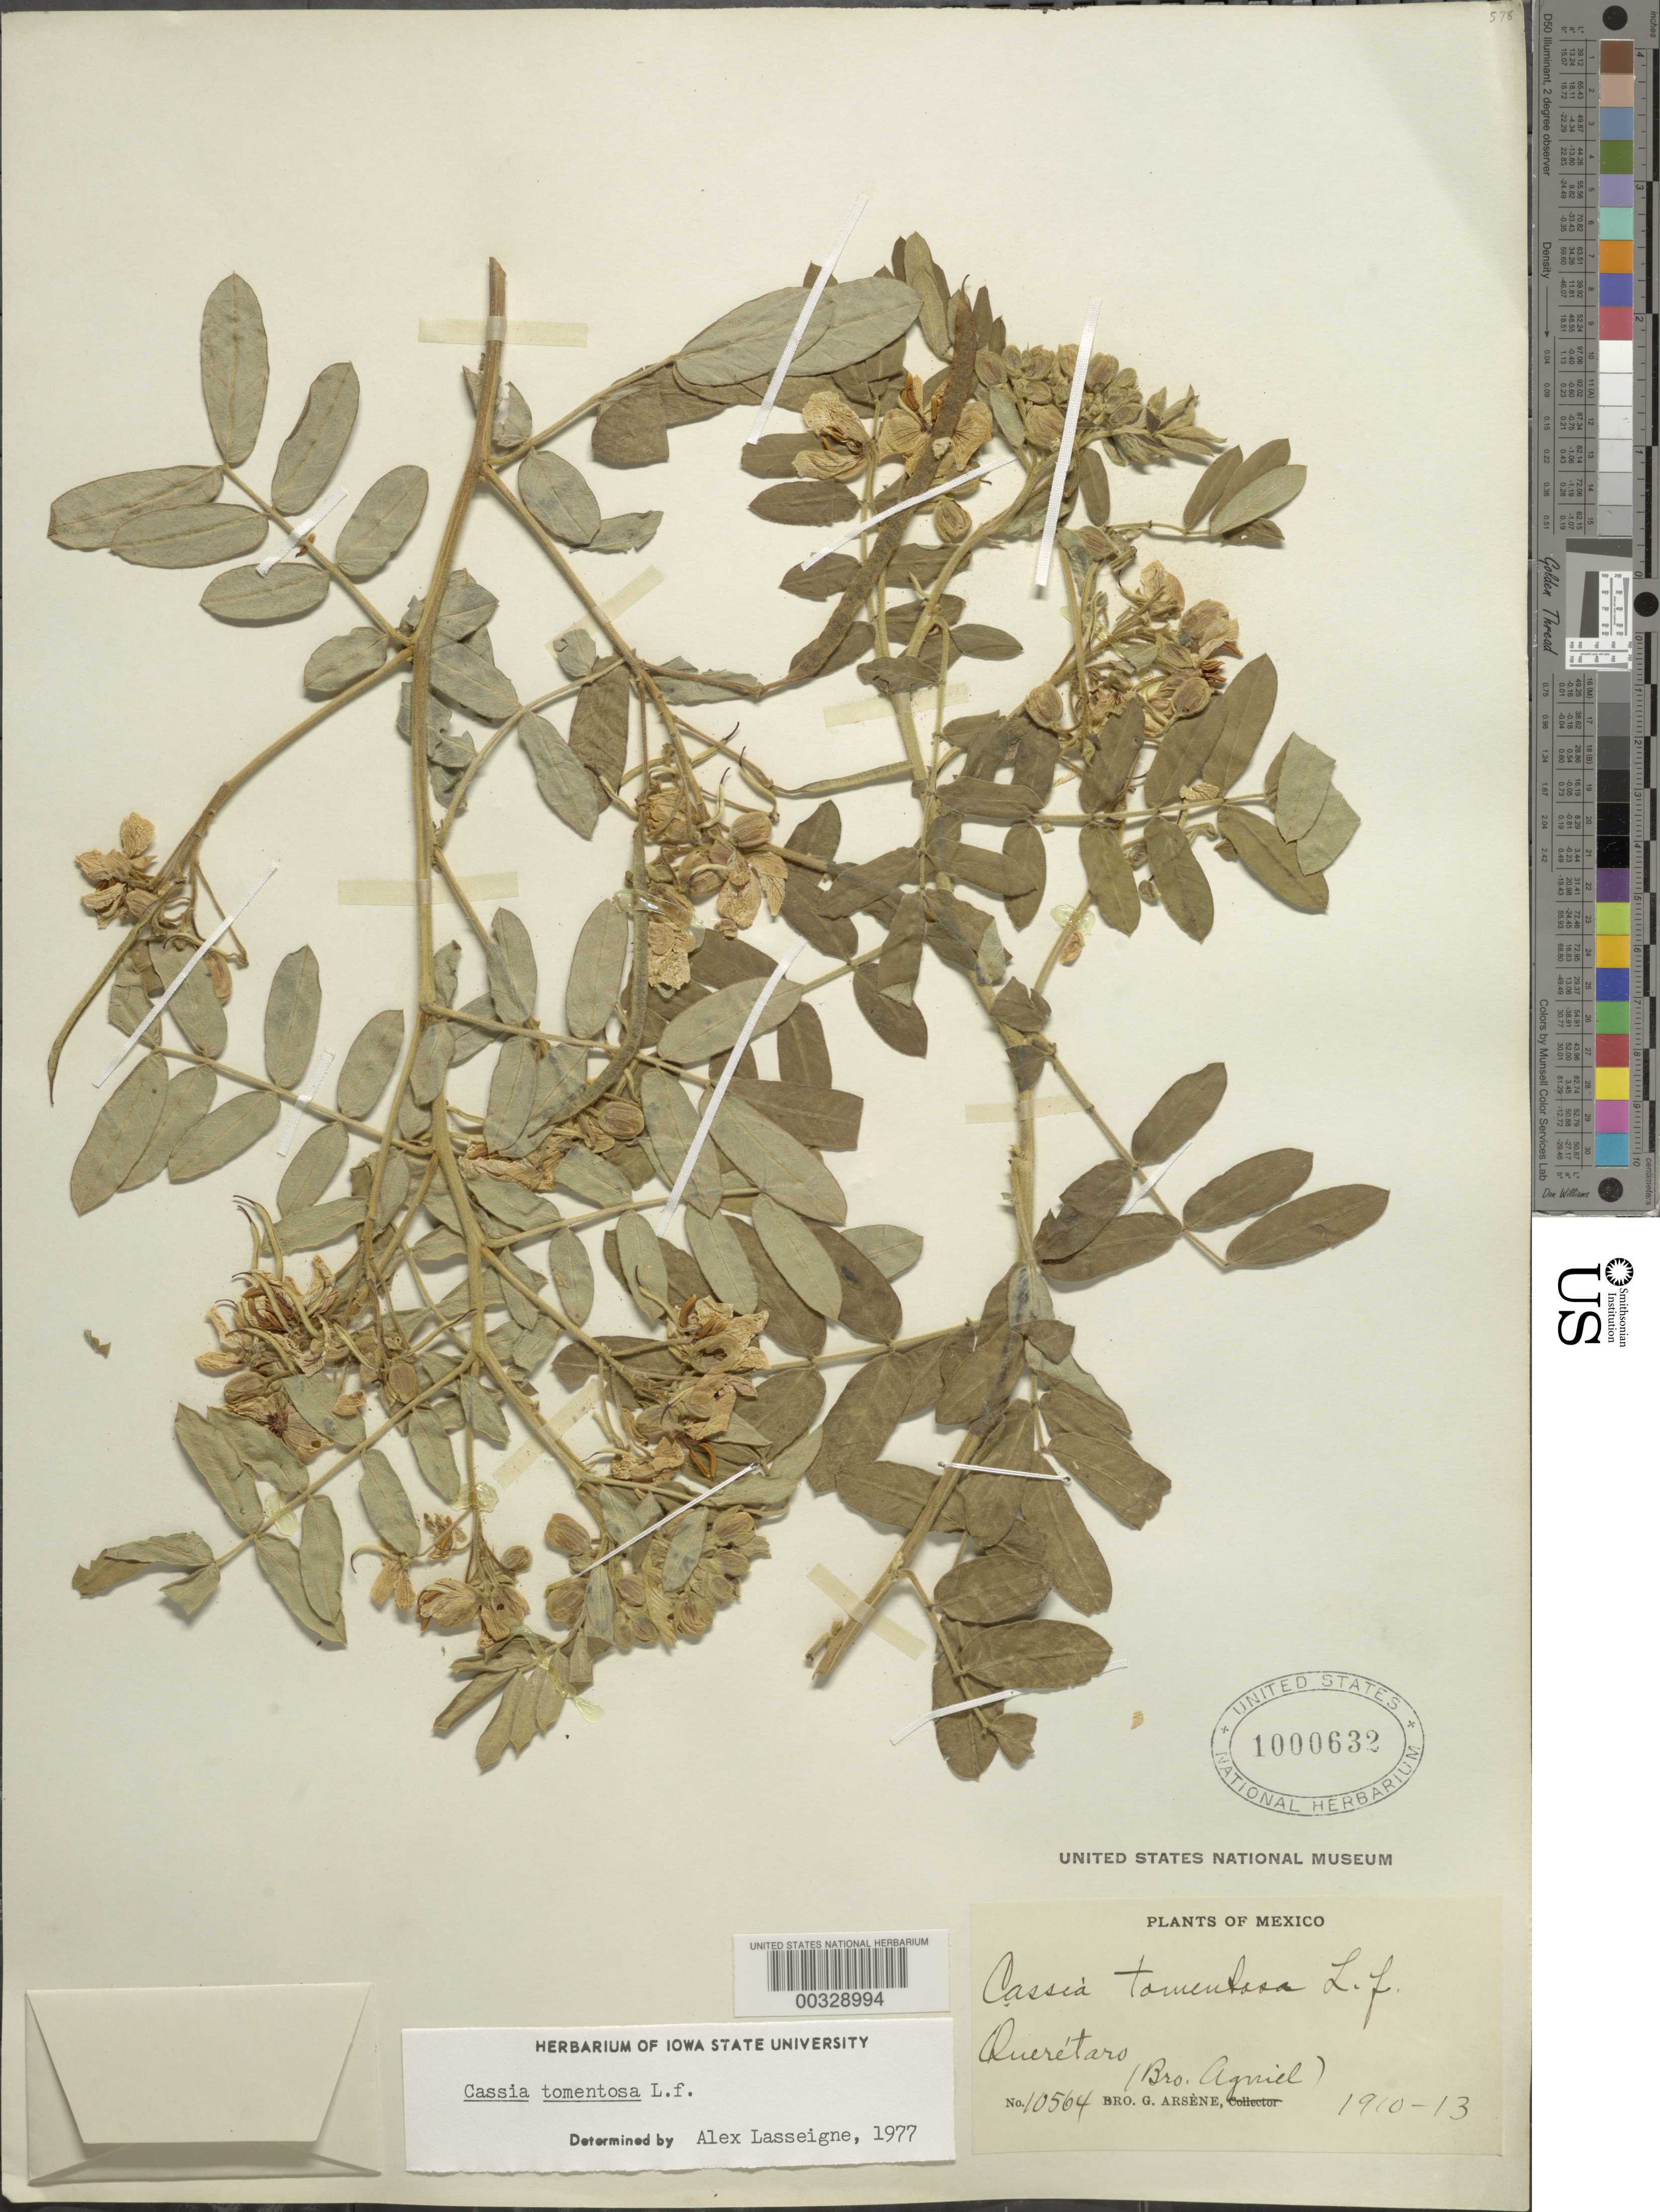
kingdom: Plantae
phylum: Tracheophyta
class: Magnoliopsida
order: Fabales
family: Fabaceae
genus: Senna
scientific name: Senna multiglandulosa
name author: (Jacq.) H.S. Irwin & Barneby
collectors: Bro. G. Arsène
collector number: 10564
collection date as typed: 1910 to -- -- 1913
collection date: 1910/1913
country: Mexico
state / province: Querétaro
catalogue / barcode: US 1000632